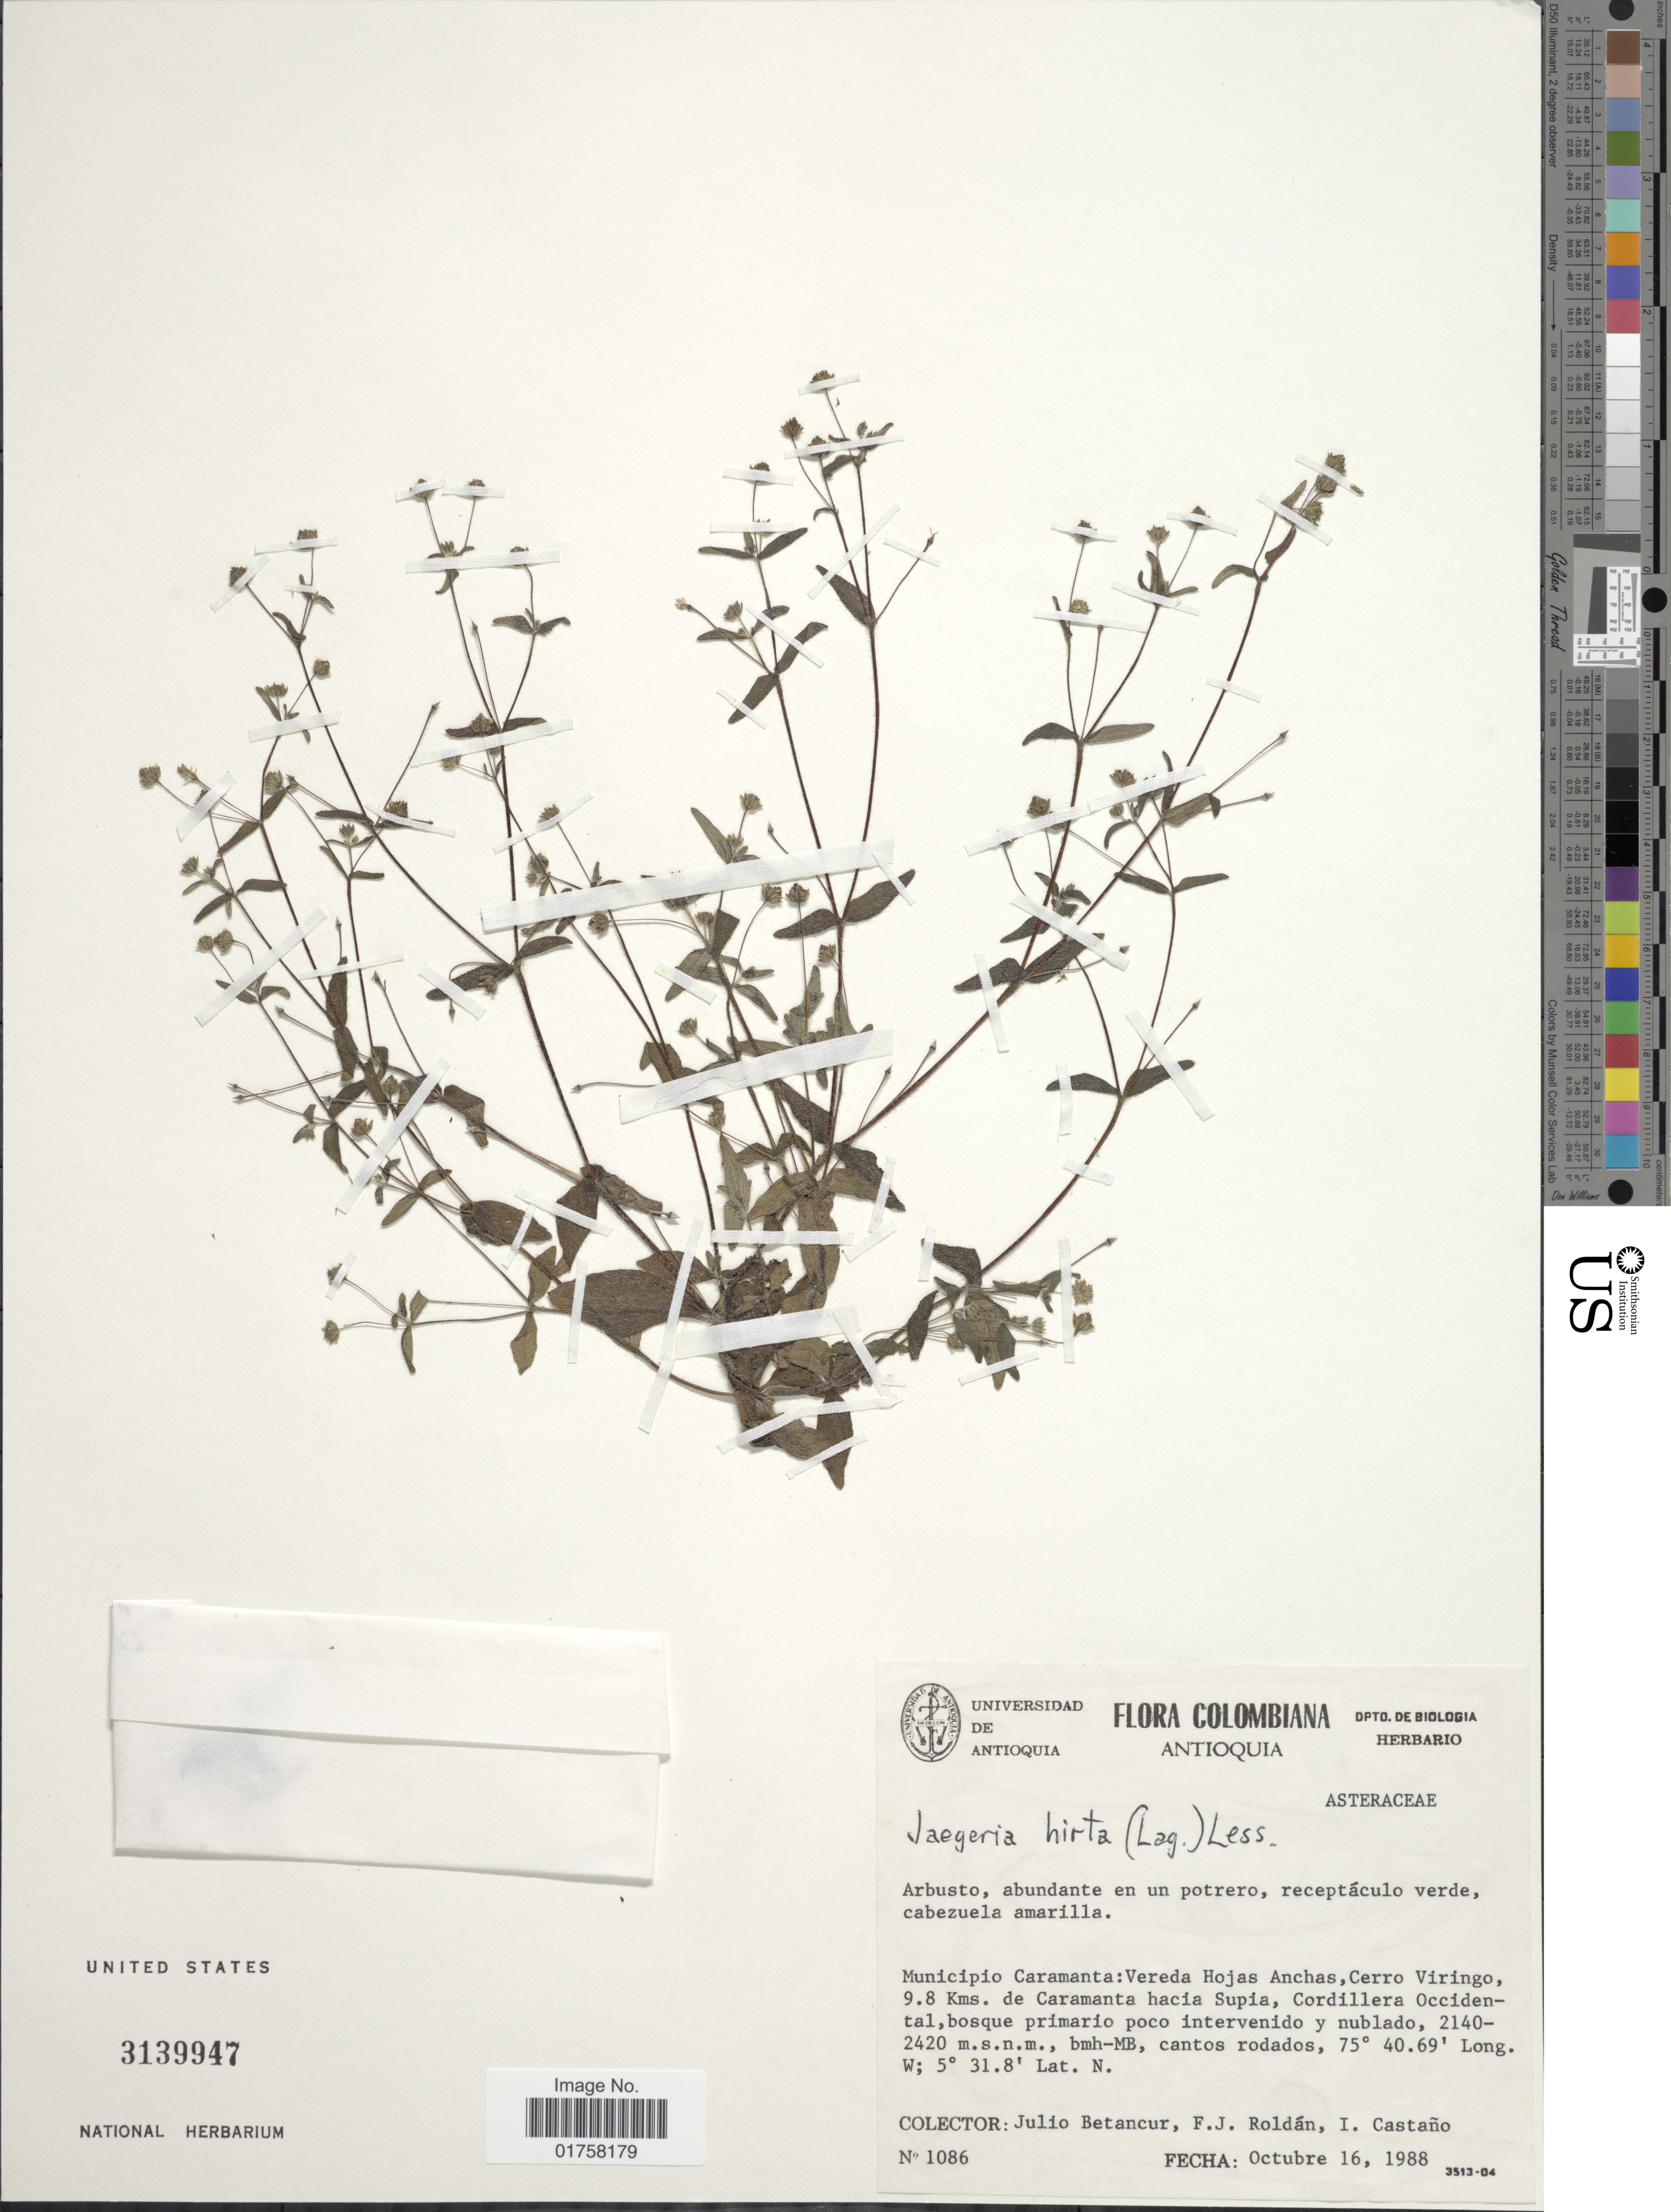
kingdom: Plantae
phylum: Tracheophyta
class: Magnoliopsida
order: Asterales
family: Asteraceae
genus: Jaegeria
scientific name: Jaegeria hirta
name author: (Lag.) Less.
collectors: J. Betancur, F. J. Roldán & J. Castano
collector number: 1086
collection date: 1988-10-16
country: Colombia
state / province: Antioquia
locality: Municipio Caramanta: Vereda Hojas Anchas, Cerro Viringo, 9.8 Kms. de Caramanta hacia Supia, Cordillera Occidental, bosque primario poco intervenido y nublado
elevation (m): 2140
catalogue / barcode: US 3139947